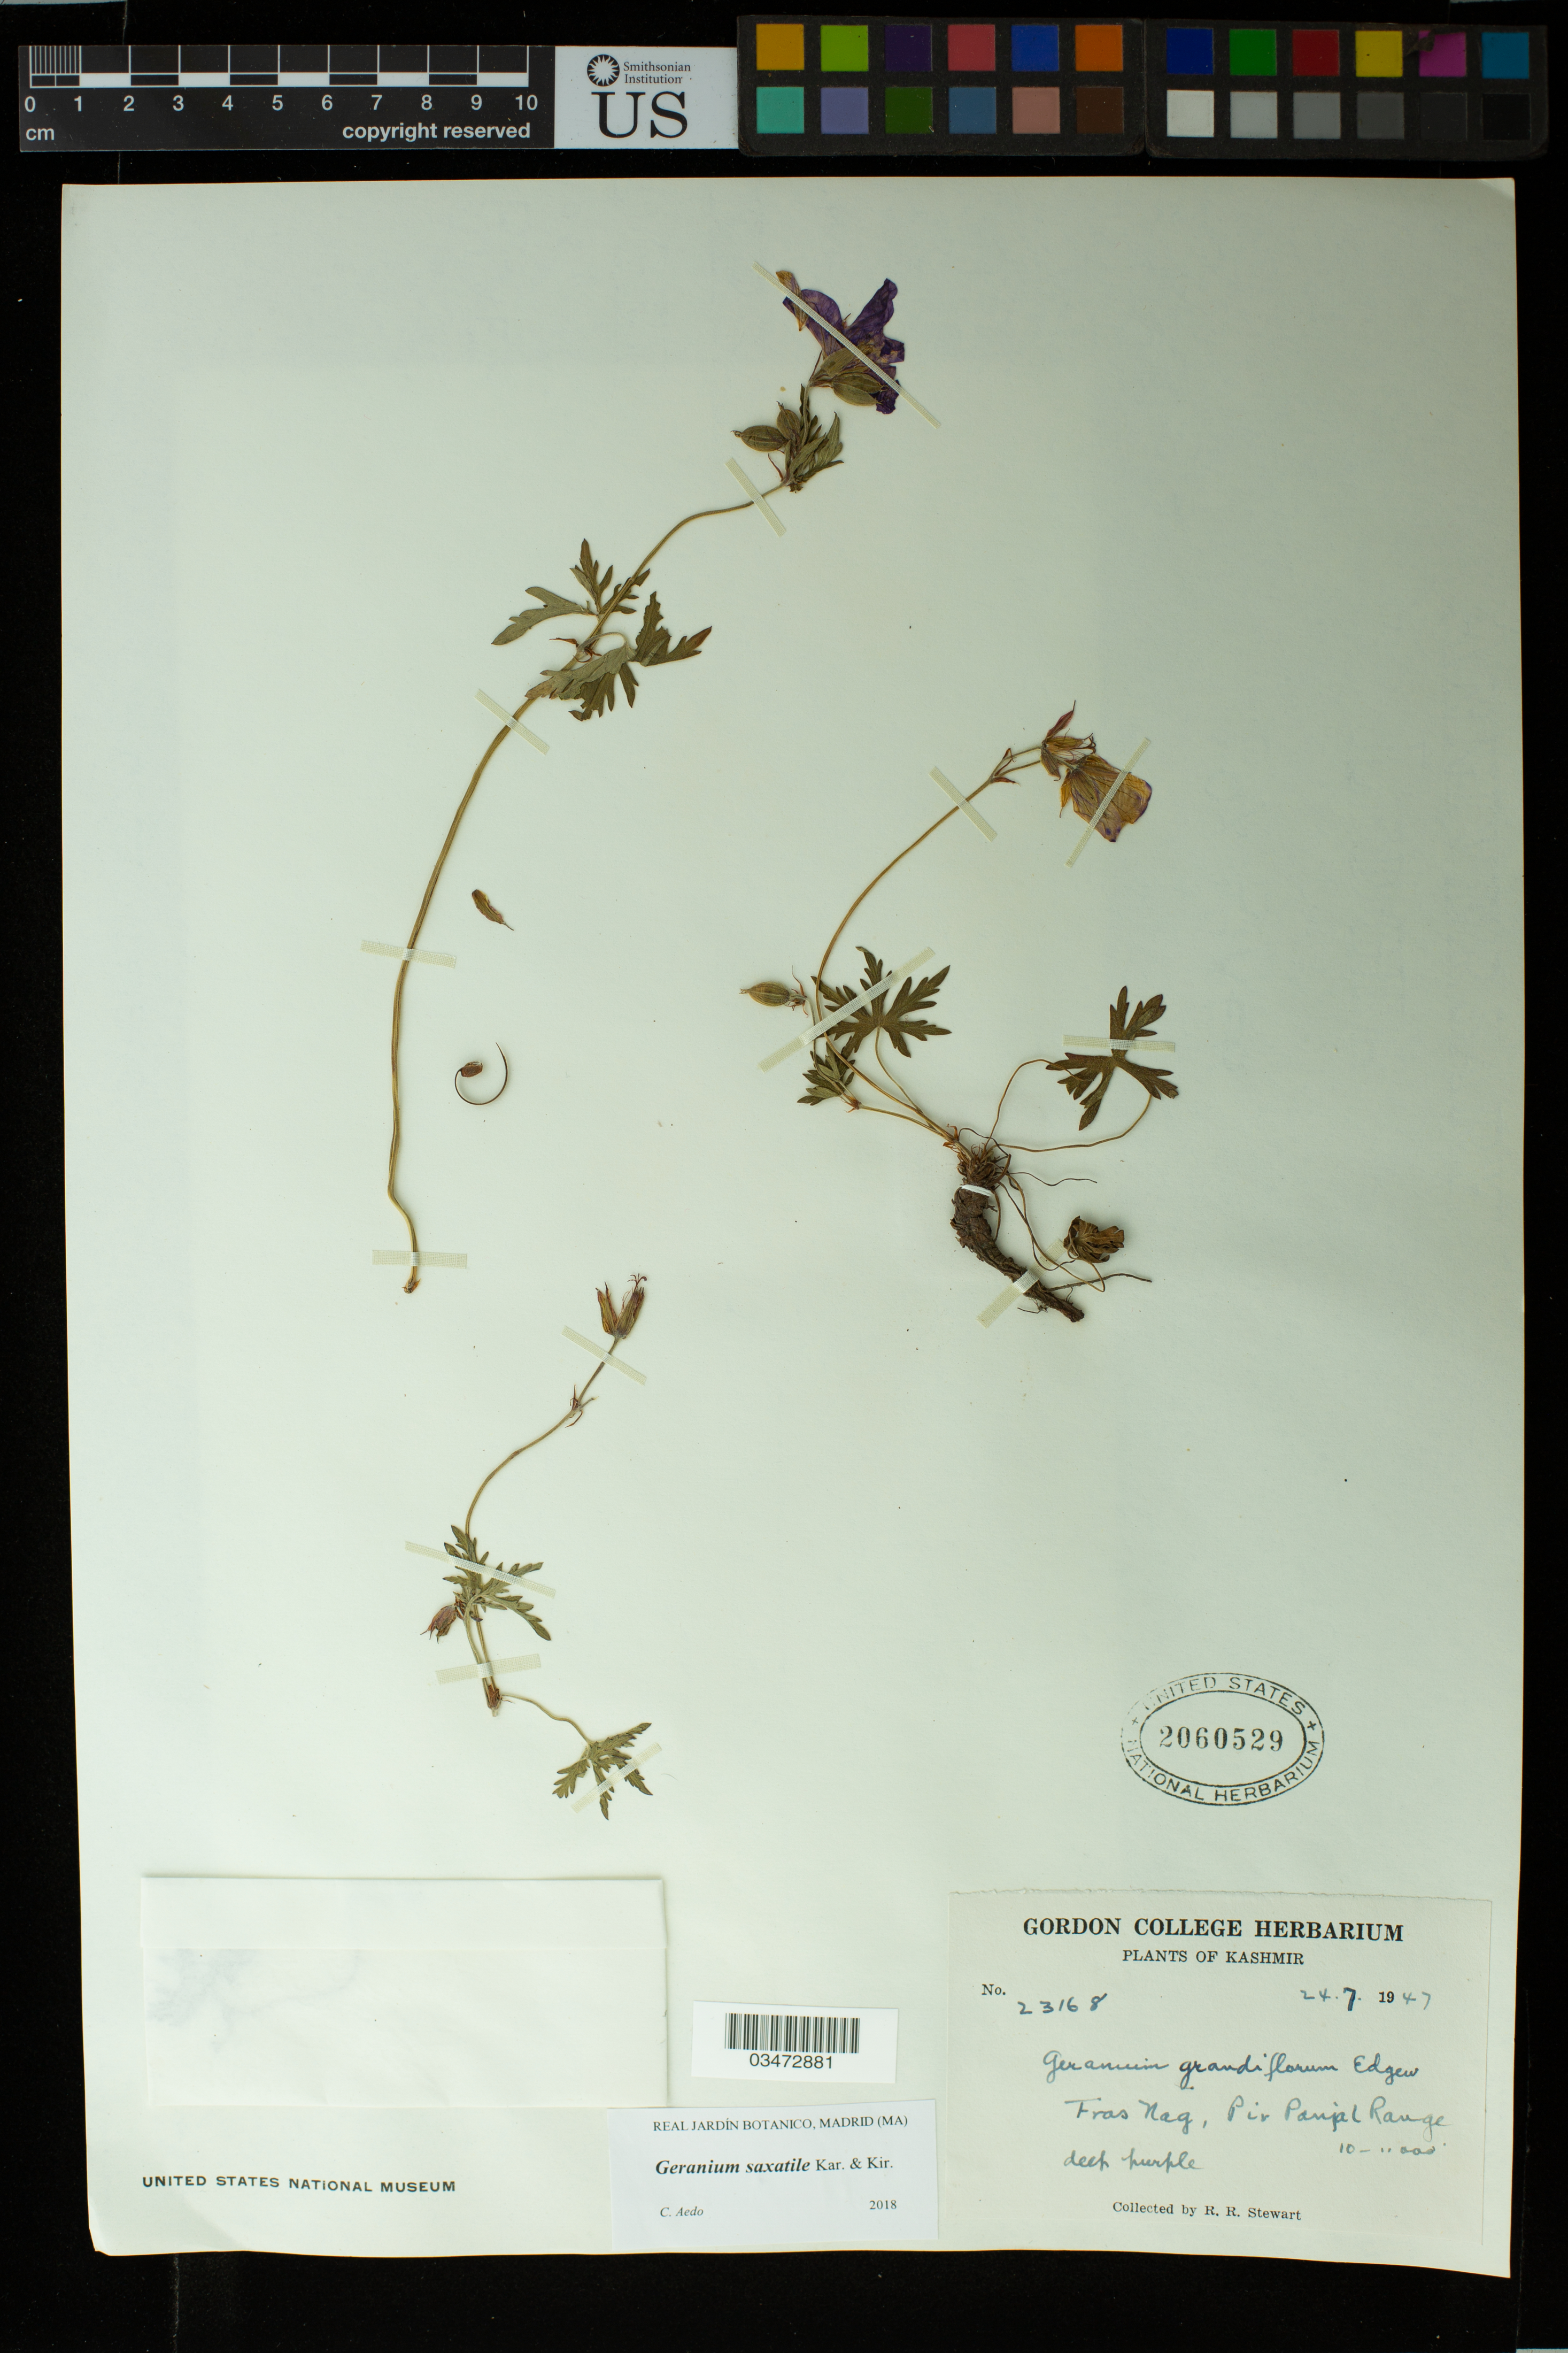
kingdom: Plantae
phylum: Tracheophyta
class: Magnoliopsida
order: Geraniales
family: Geraniaceae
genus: Geranium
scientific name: Geranium saxatile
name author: Kar. & Kir.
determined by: Aedo, C.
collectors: R. R. Stewart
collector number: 23168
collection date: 1947-07-24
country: India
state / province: Jammu and Kashmir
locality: Kashmir, Fras Nag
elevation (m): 3048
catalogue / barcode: US 2060529